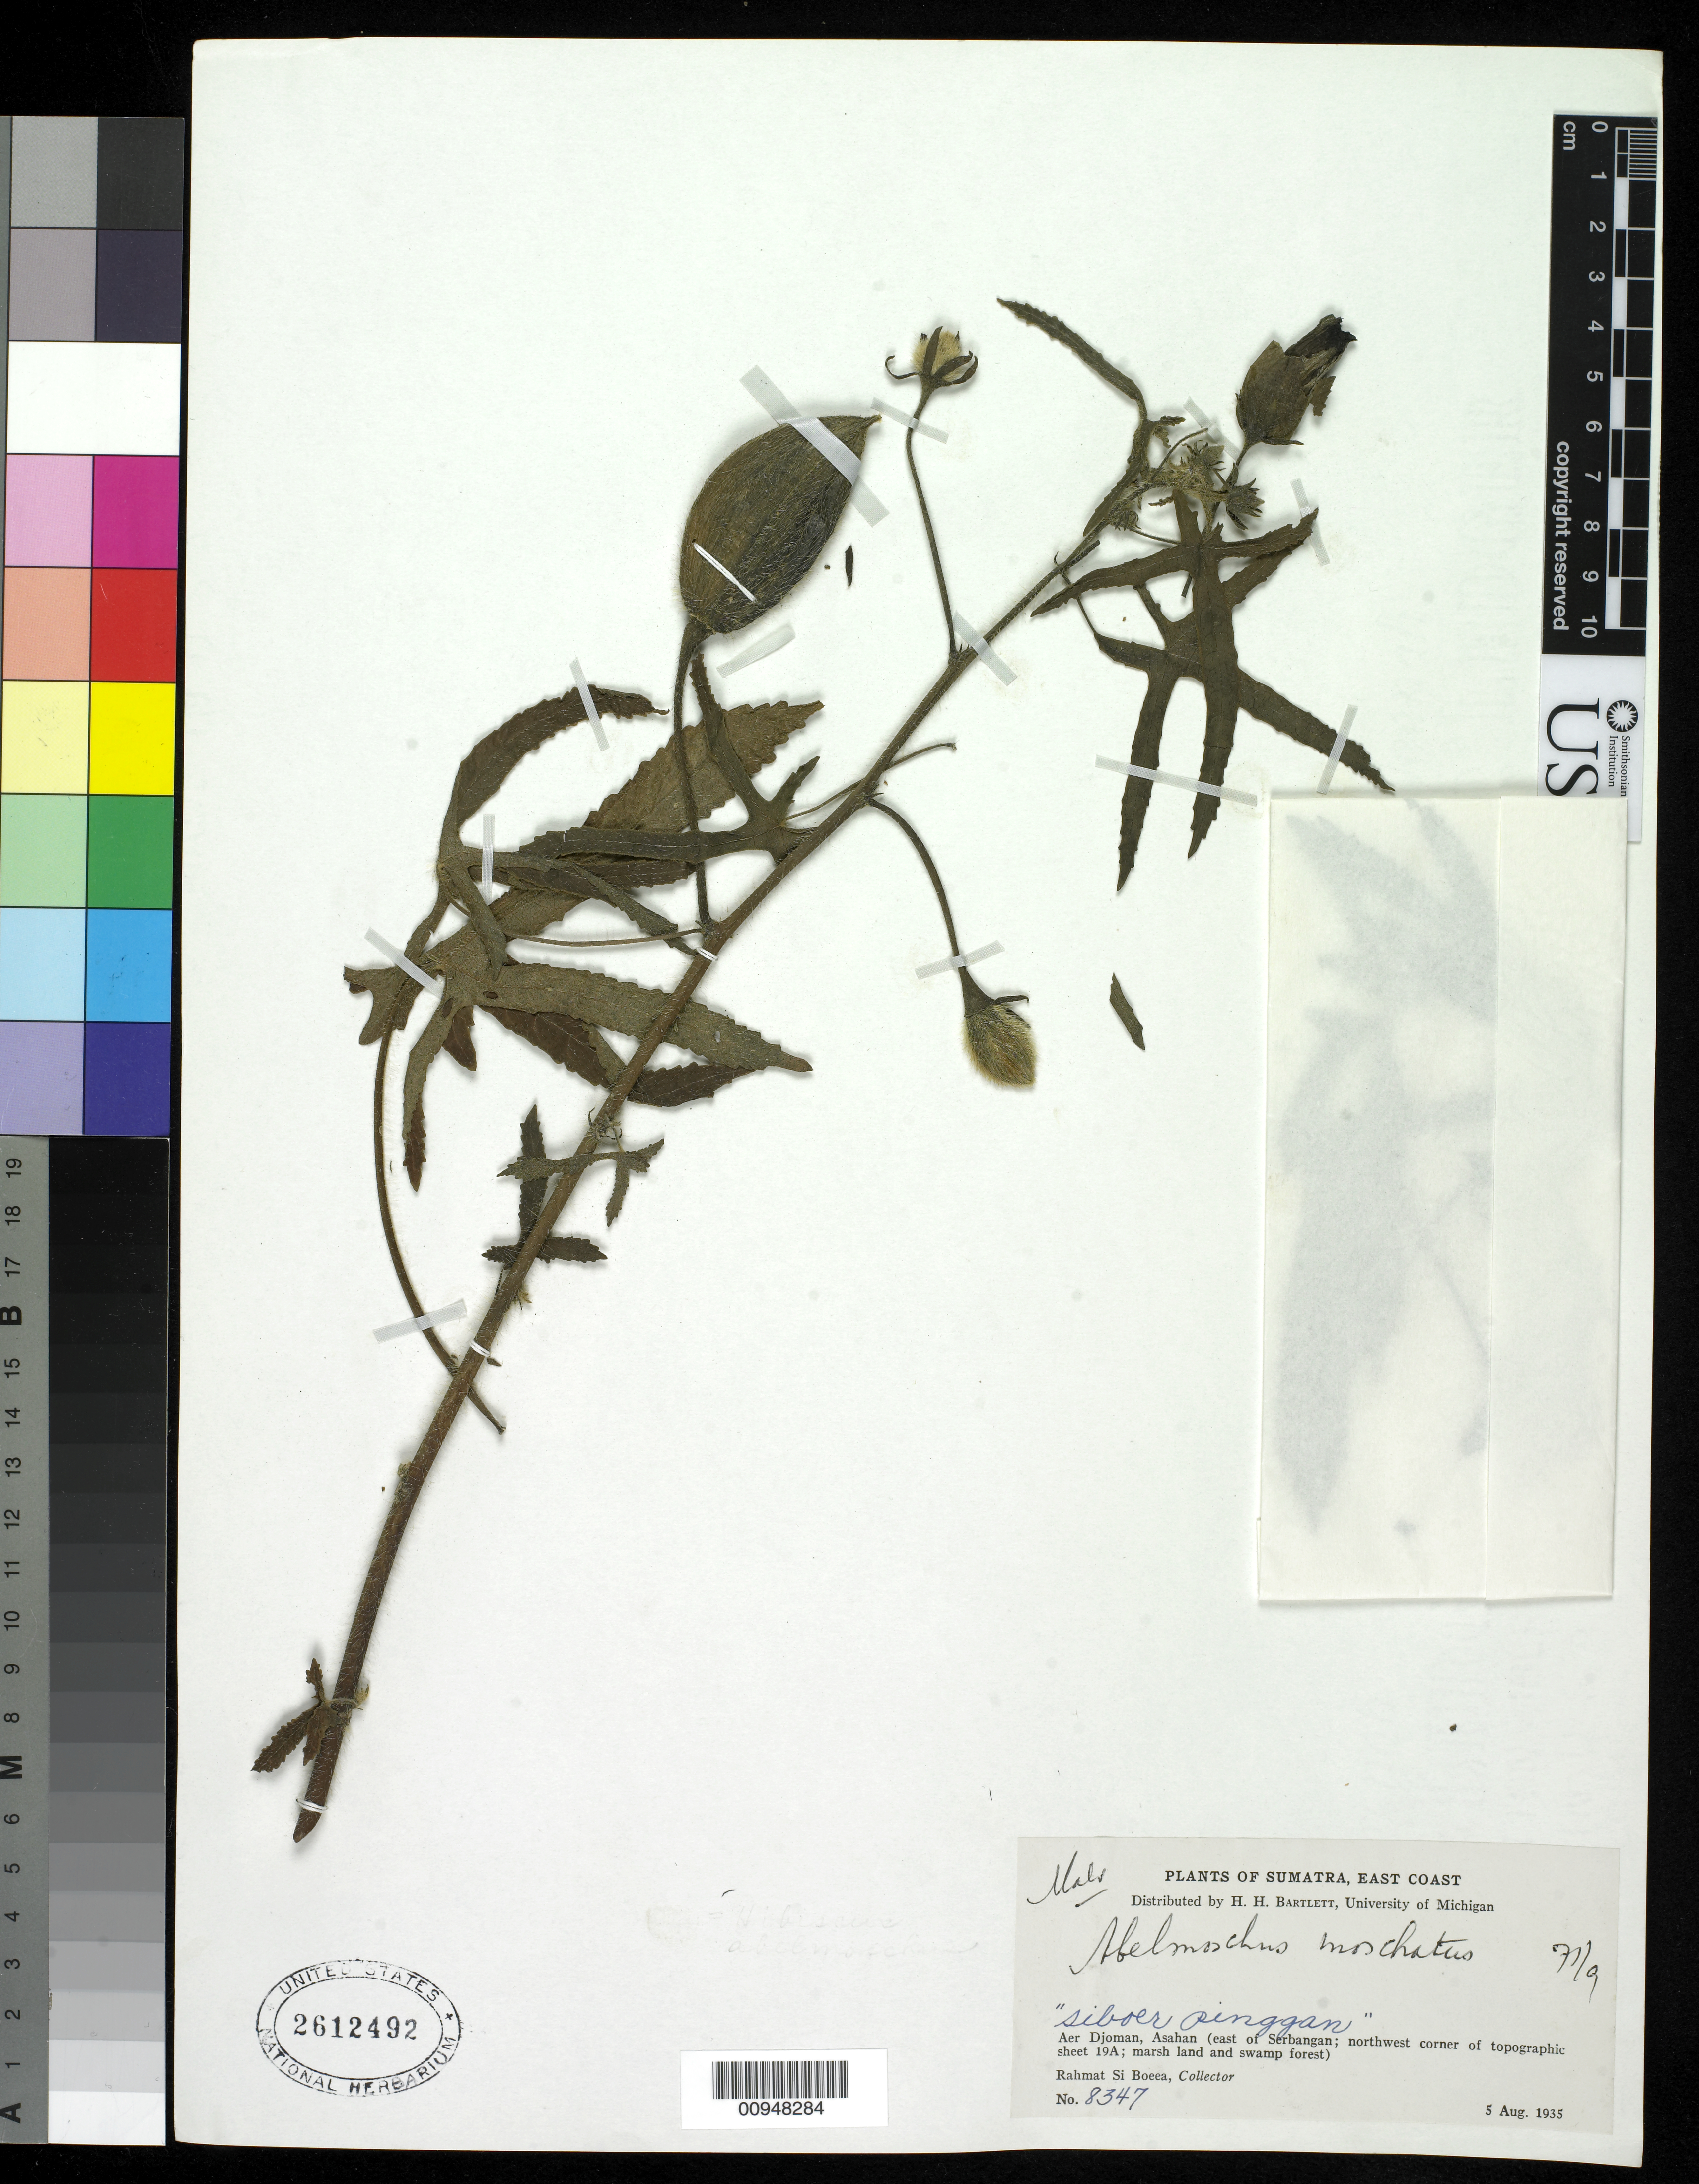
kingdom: Plantae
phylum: Tracheophyta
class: Magnoliopsida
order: Malvales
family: Malvaceae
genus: Abelmoschus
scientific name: Abelmoschus moschatus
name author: Medik.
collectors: Rahmat Si Boeea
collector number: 8347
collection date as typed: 05 Aug 1935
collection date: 1935-08-05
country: Indonesia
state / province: Sumatra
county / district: Aceh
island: Sumatra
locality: Aer Djoman, Asahan (E of Serbangan).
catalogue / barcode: US 2612492